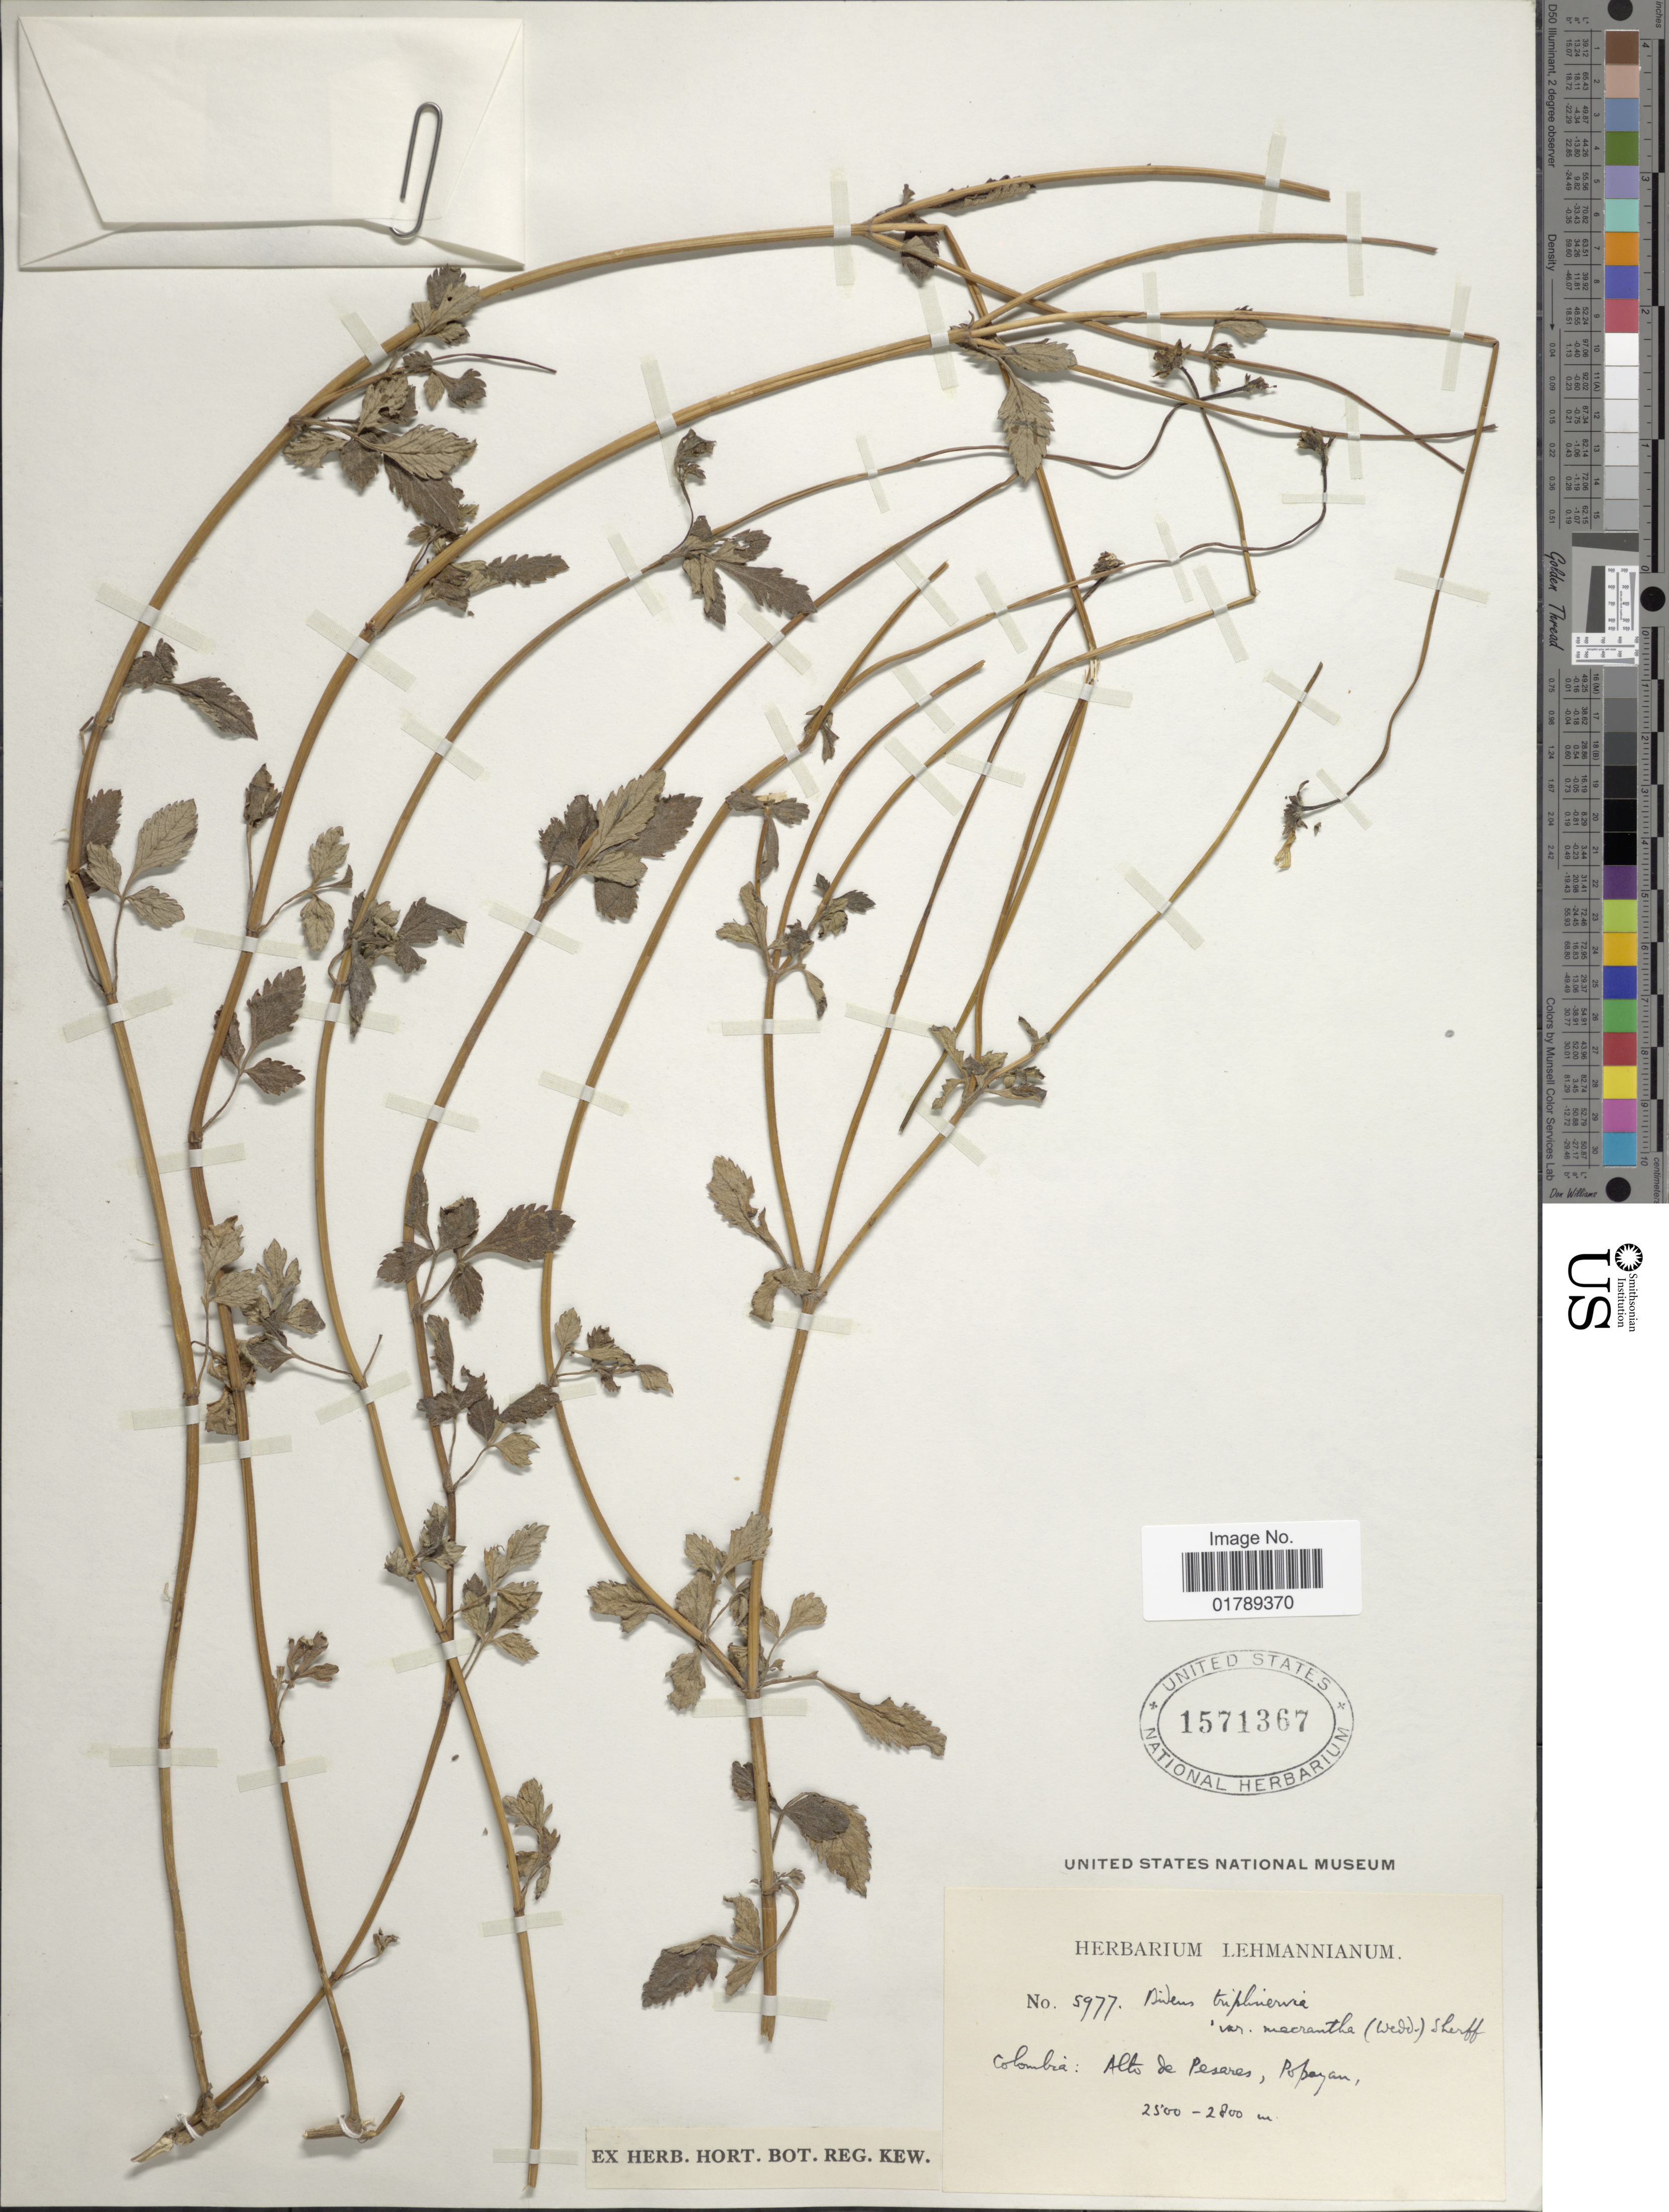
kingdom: Plantae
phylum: Tracheophyta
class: Magnoliopsida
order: Asterales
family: Asteraceae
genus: Bidens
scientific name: Bidens triplinervia var. macrantha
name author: (Wedd.) Sherff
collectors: ex herb. Lehmannianum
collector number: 5977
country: Colombia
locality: Colombia: Alto de Pesares, Popayan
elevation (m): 2500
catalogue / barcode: US 1571367